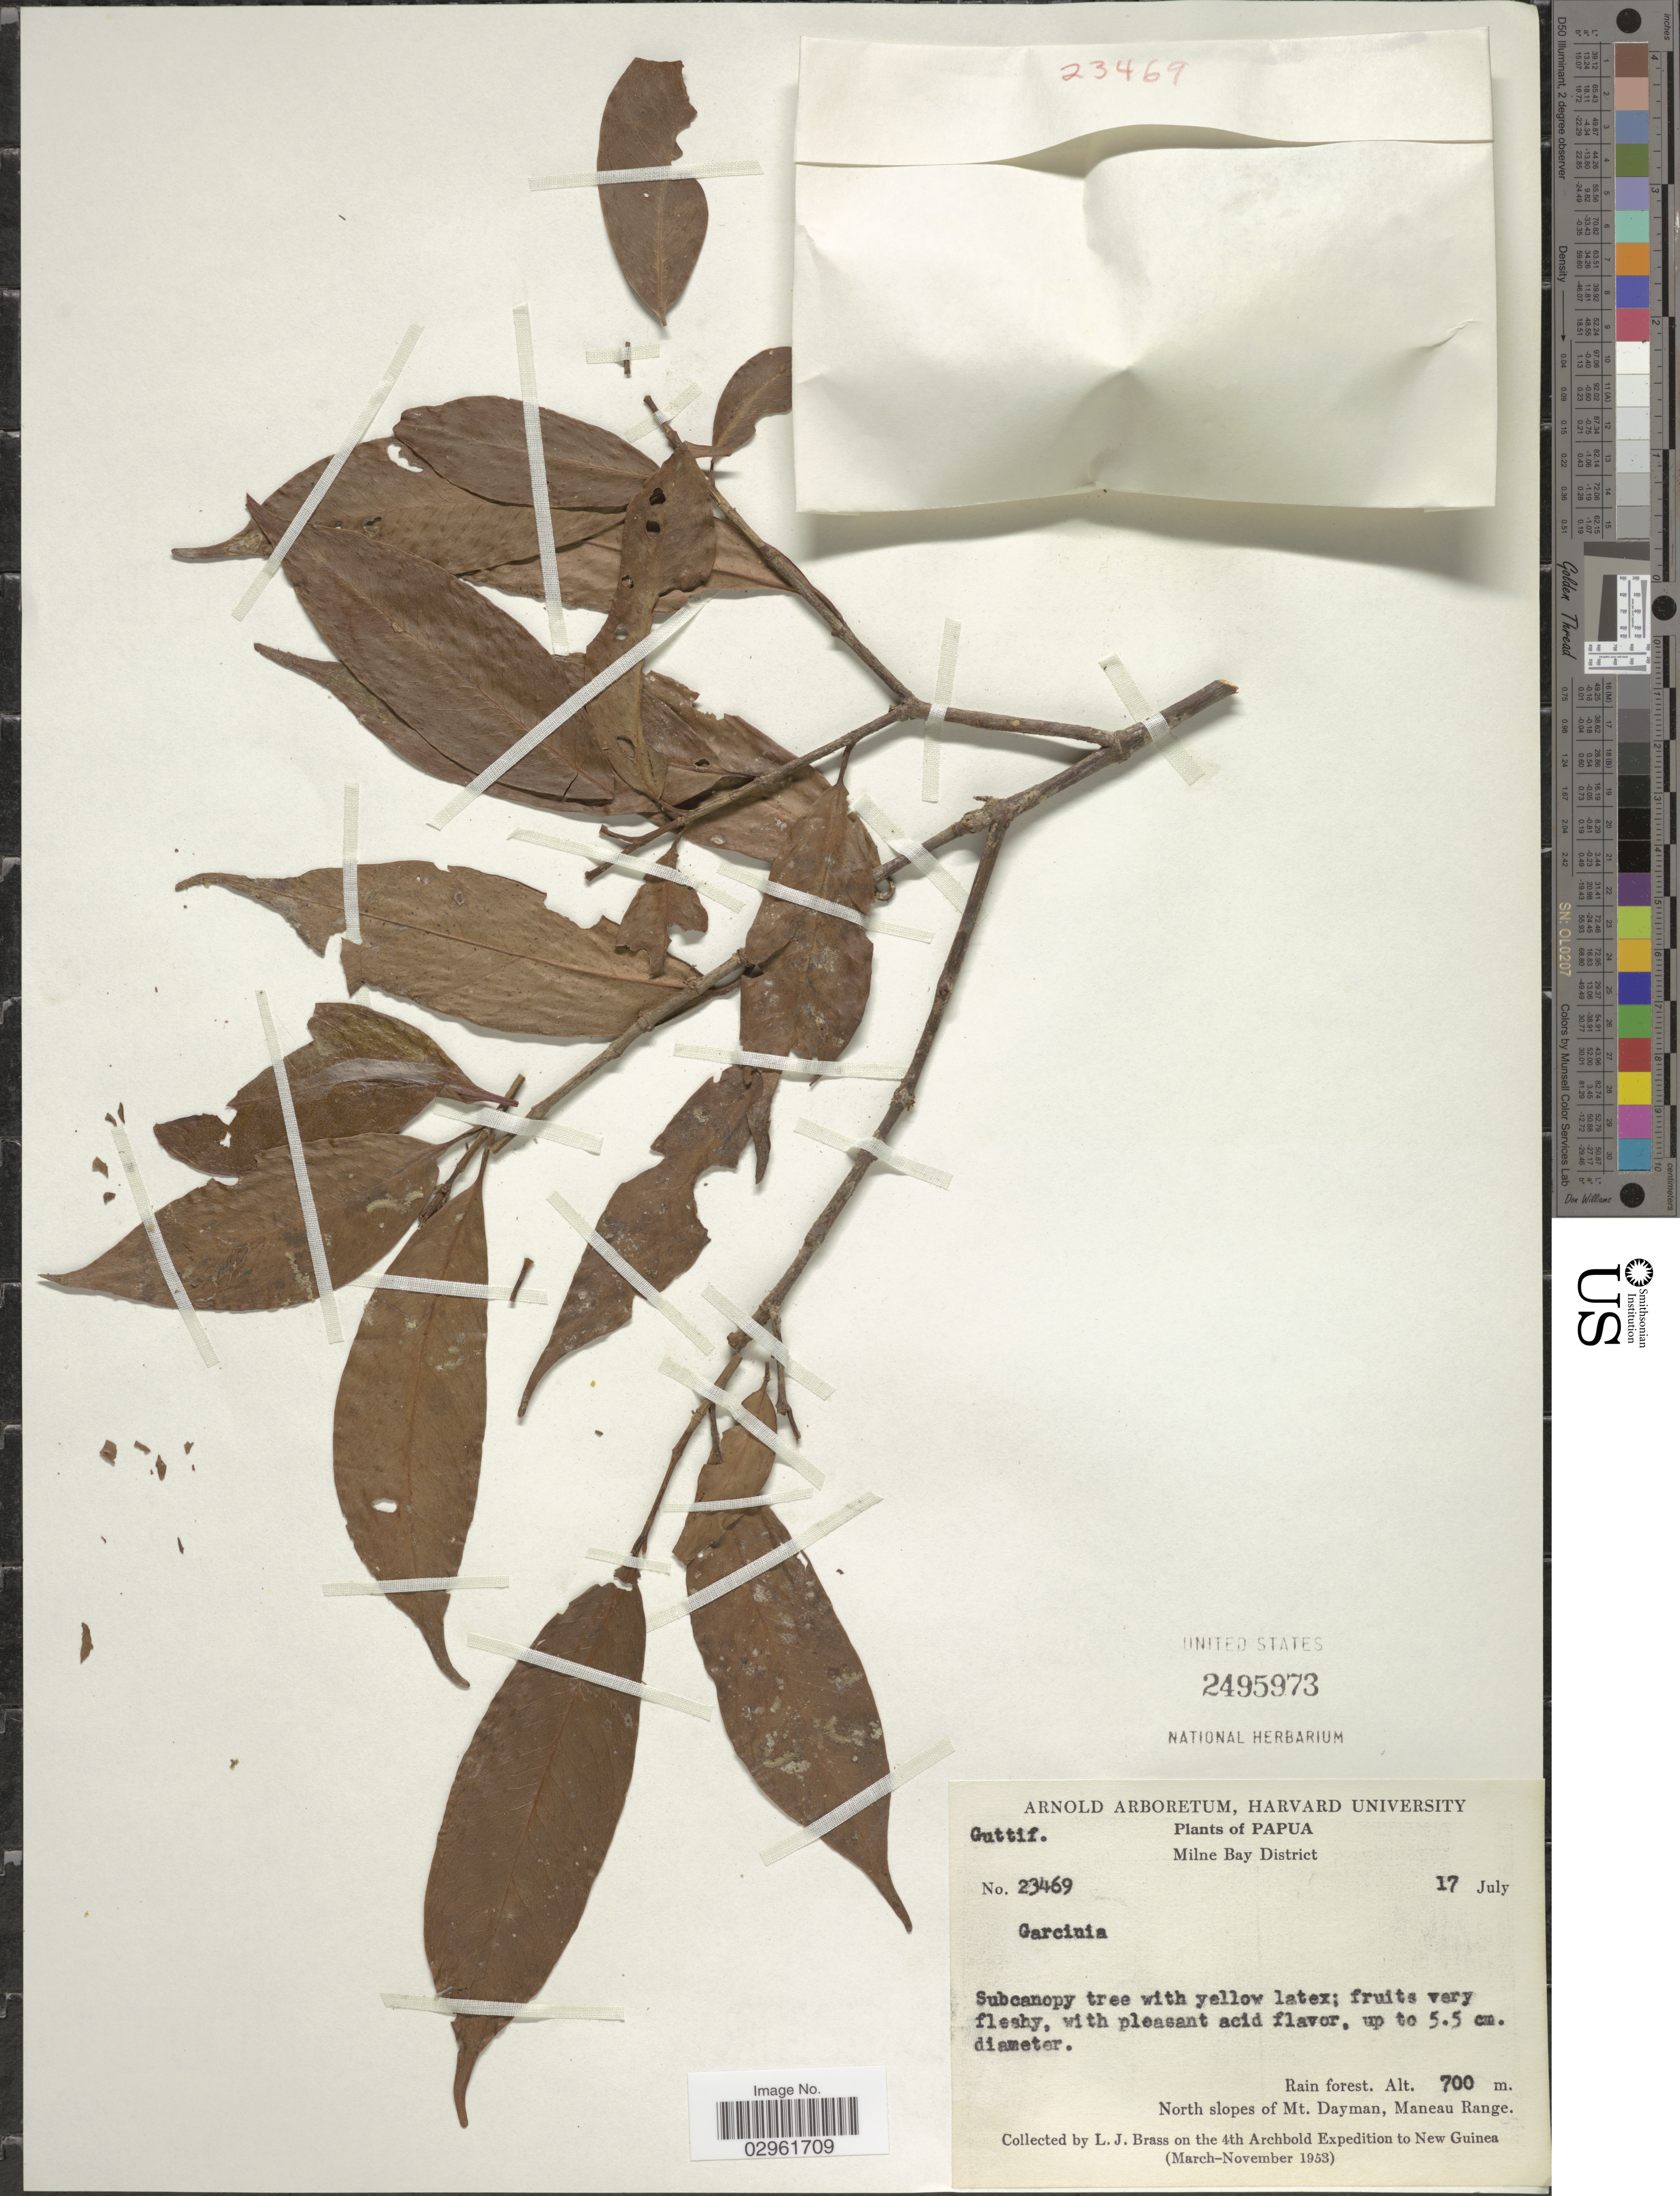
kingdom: Plantae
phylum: Tracheophyta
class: Magnoliopsida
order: Malpighiales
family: Clusiaceae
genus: Garcinia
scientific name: Garcinia sp.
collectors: L. J. Brass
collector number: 23469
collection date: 1953-07-17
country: Papua New Guinea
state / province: Milne Bay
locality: Milne Bay District. North slopes of Mt. Dayman, Maneau Range. New Guinea.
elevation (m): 700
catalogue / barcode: US 2495973